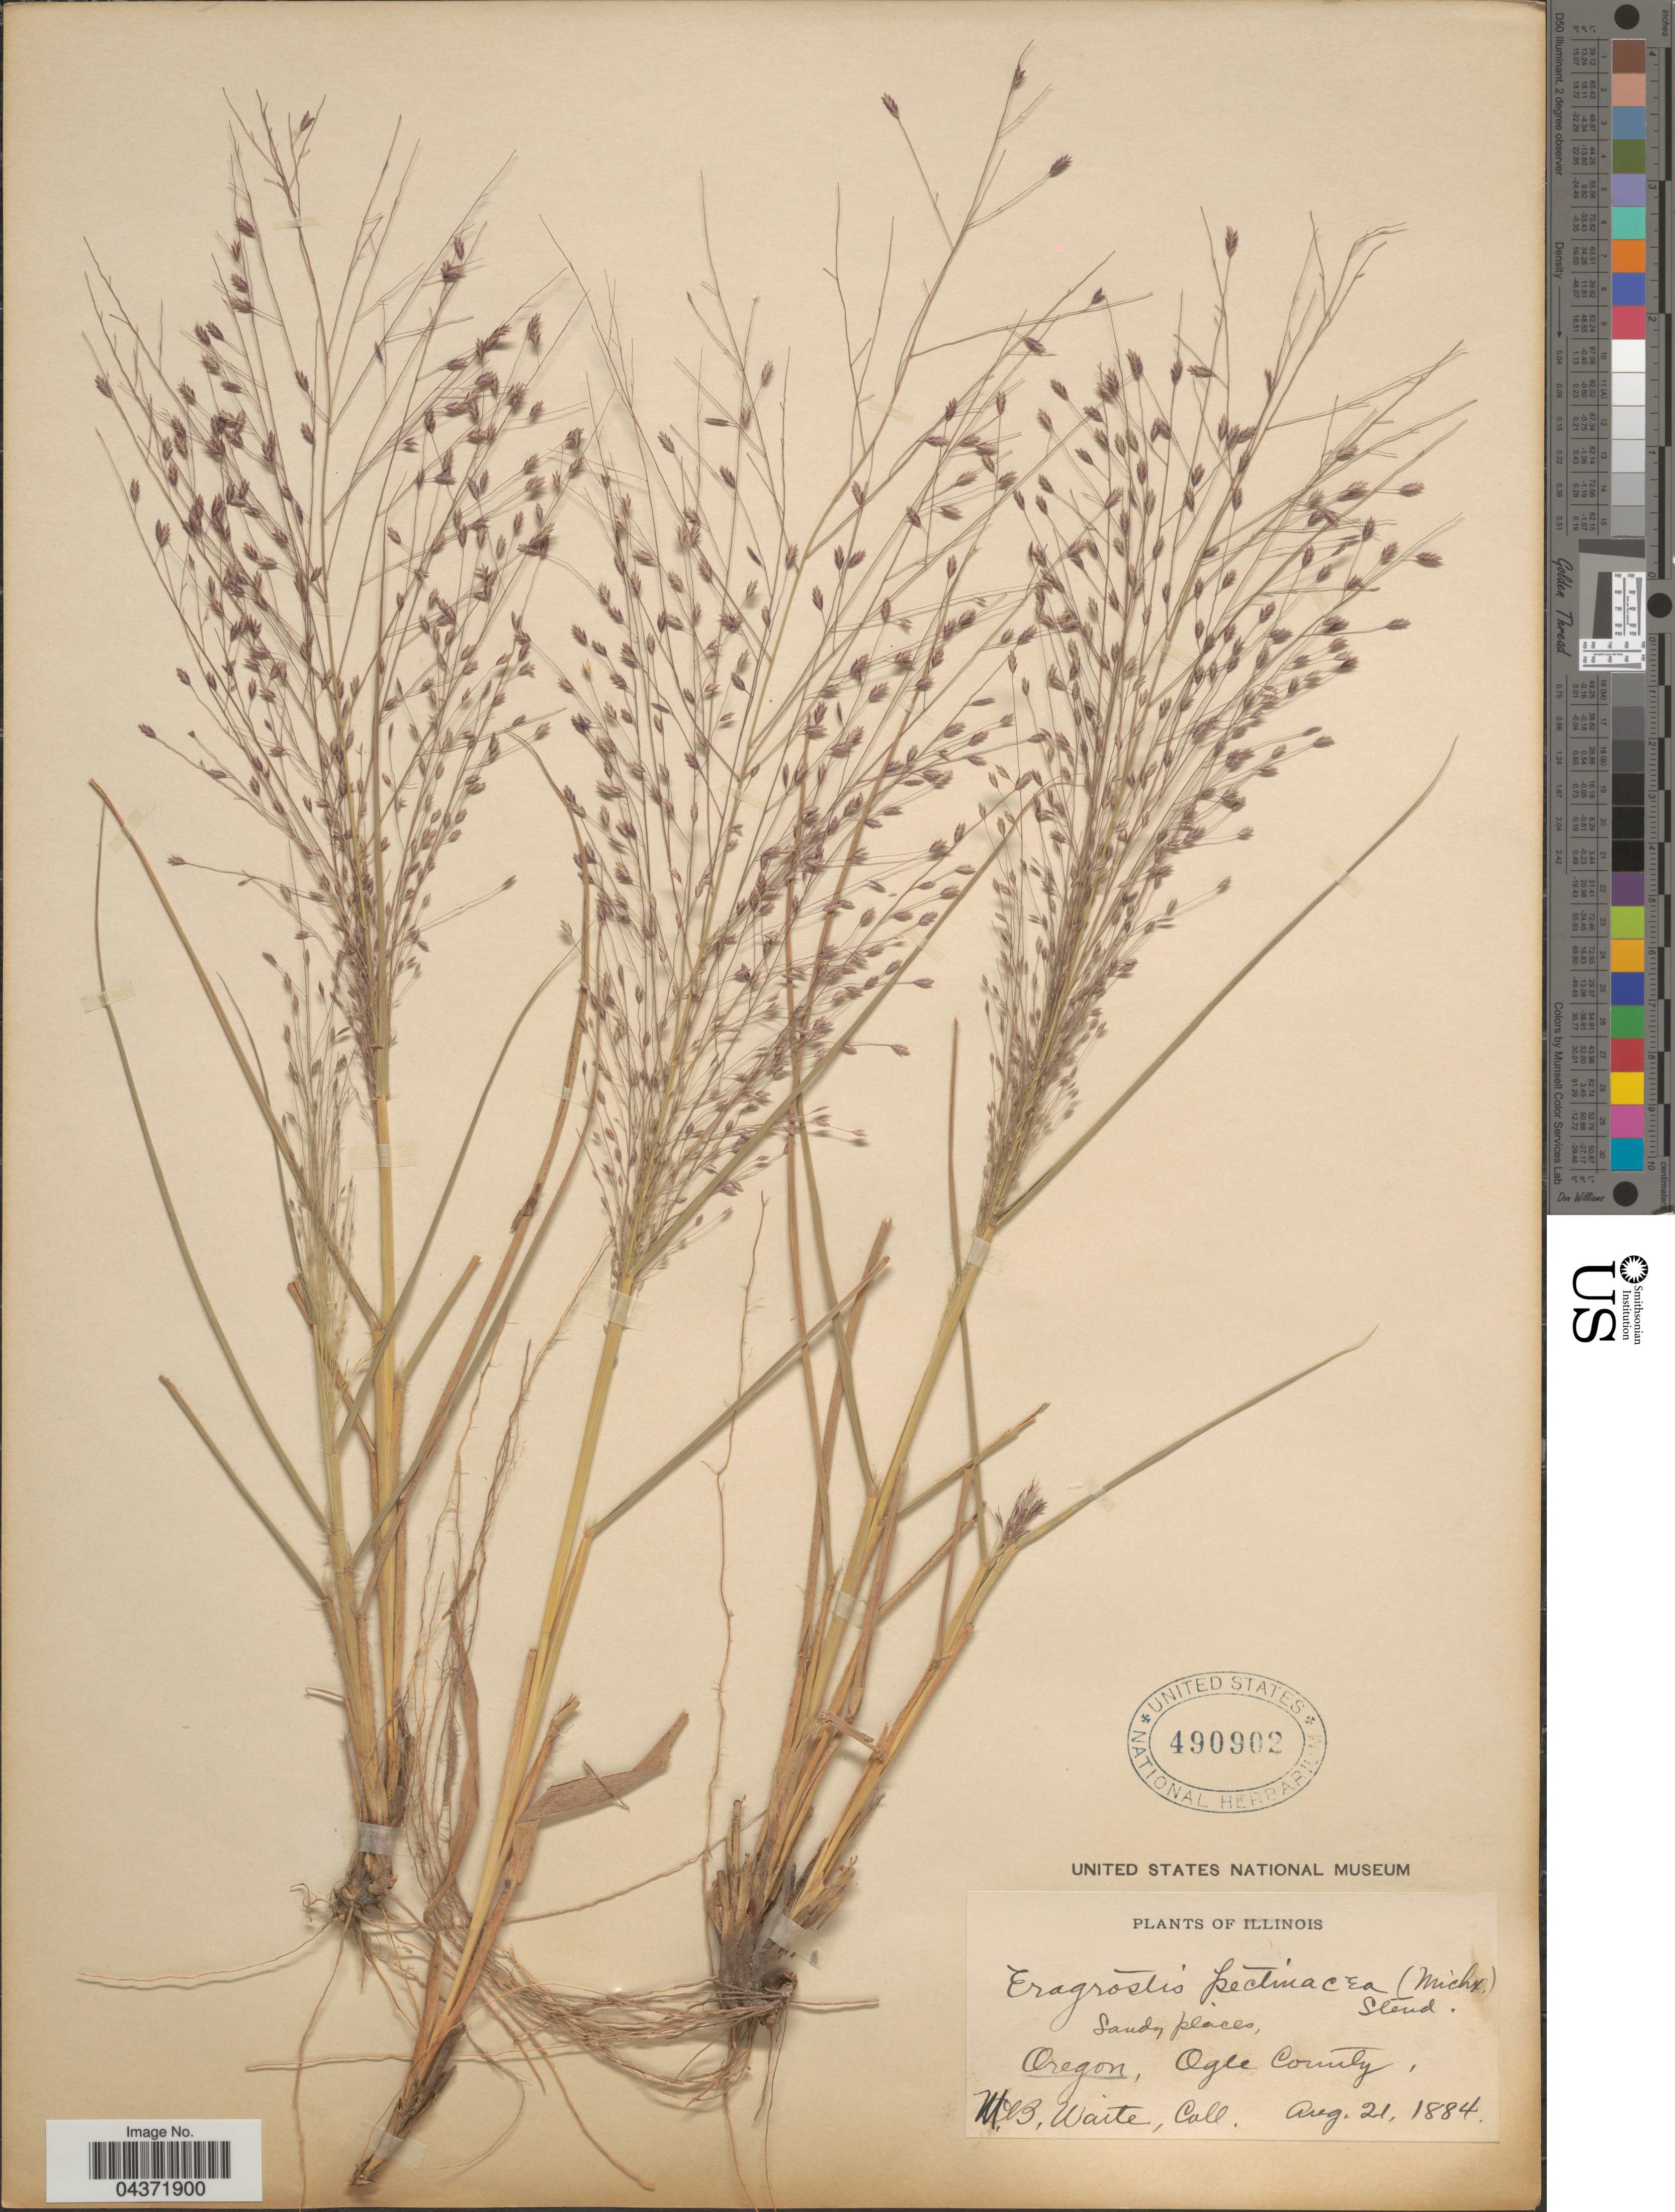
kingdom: Plantae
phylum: Tracheophyta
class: Liliopsida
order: Poales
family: Poaceae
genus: Eragrostis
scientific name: Eragrostis spectabilis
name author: (Pursh) Steud.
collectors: M. B. Waite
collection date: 1884-08-21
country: United States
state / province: Illinois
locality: Oregon, Ogle County.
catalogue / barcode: US 490902